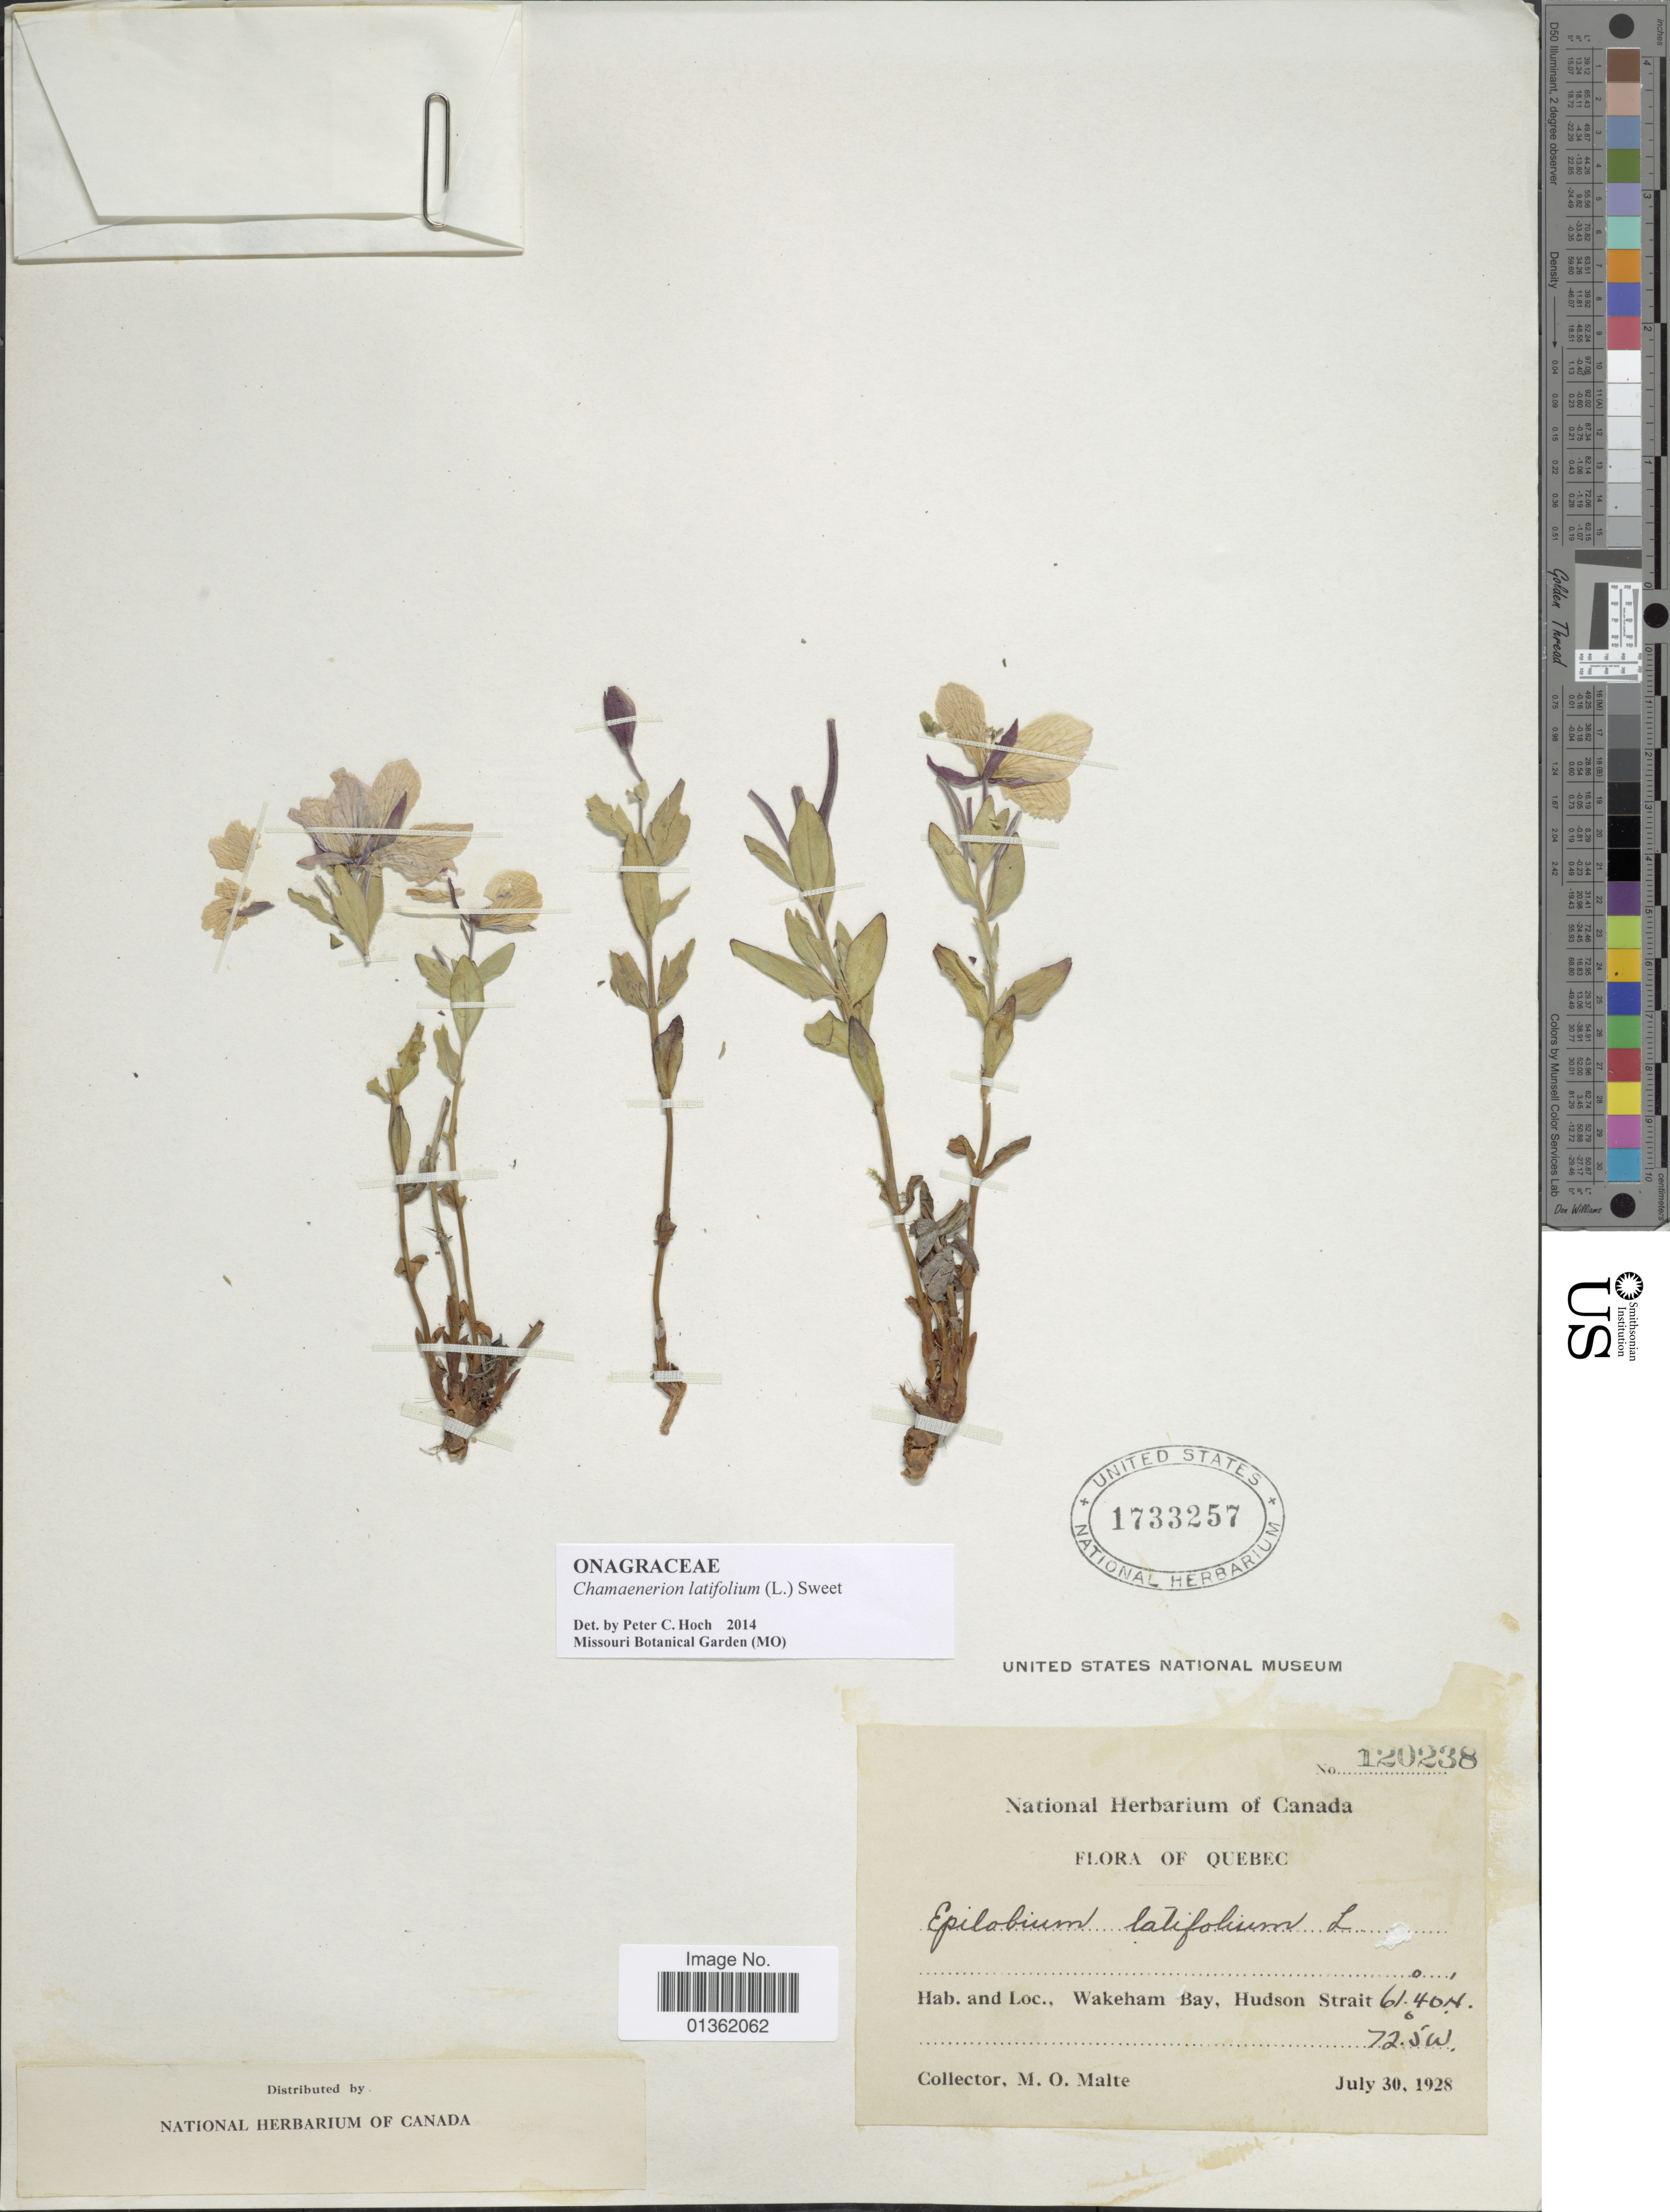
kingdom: Plantae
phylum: Tracheophyta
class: Magnoliopsida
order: Myrtales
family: Onagraceae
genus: Chamaenerion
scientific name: Chamaenerion latifolium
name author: (L.) Th. Fr. & Lange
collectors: M. O. Malte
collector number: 120238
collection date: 1928-07-30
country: Canada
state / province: Quebec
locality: Wakeham Bay, Hudson Strait.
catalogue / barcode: US 1733257